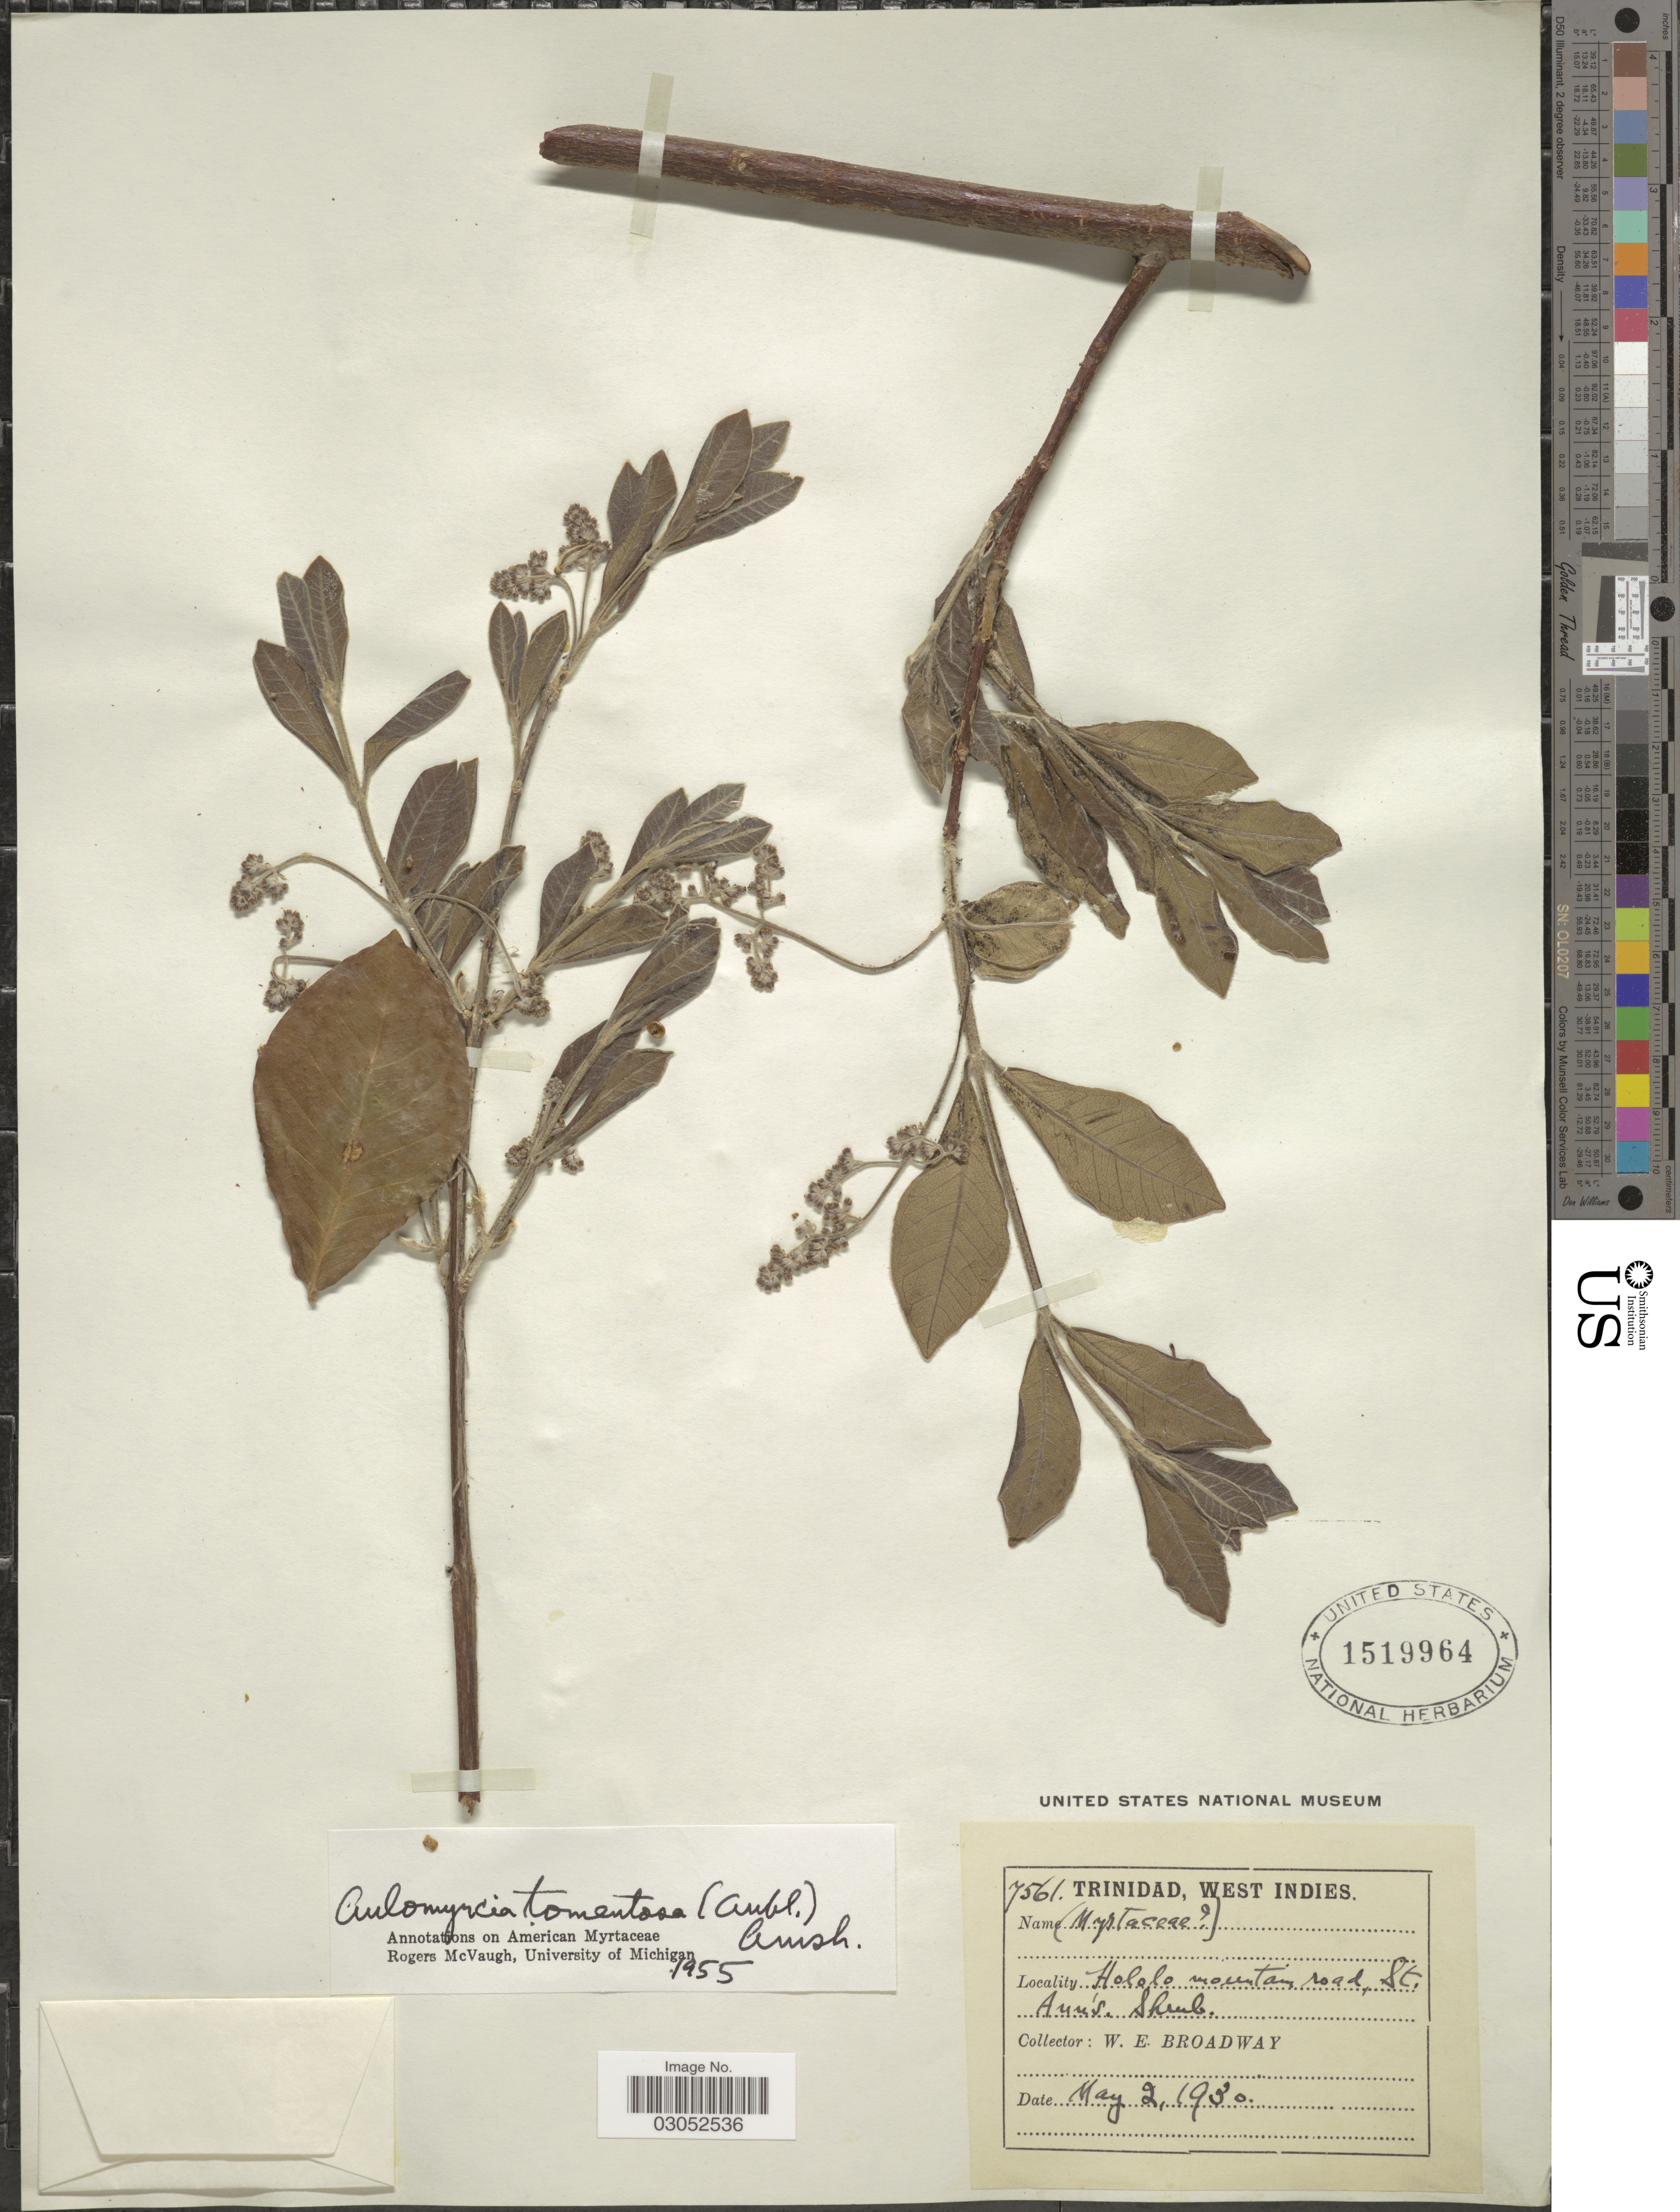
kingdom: Plantae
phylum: Tracheophyta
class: Magnoliopsida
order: Myrtales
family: Myrtaceae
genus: Myrcia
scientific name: Myrcia tomentosa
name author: (Aubl.) DC.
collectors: W. E. Broadway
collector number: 7561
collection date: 1930-05-02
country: Trinidad and Tobago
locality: Trinidad, West Indies. Hololo mountain road, St. Anu's.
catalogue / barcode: US 1519964